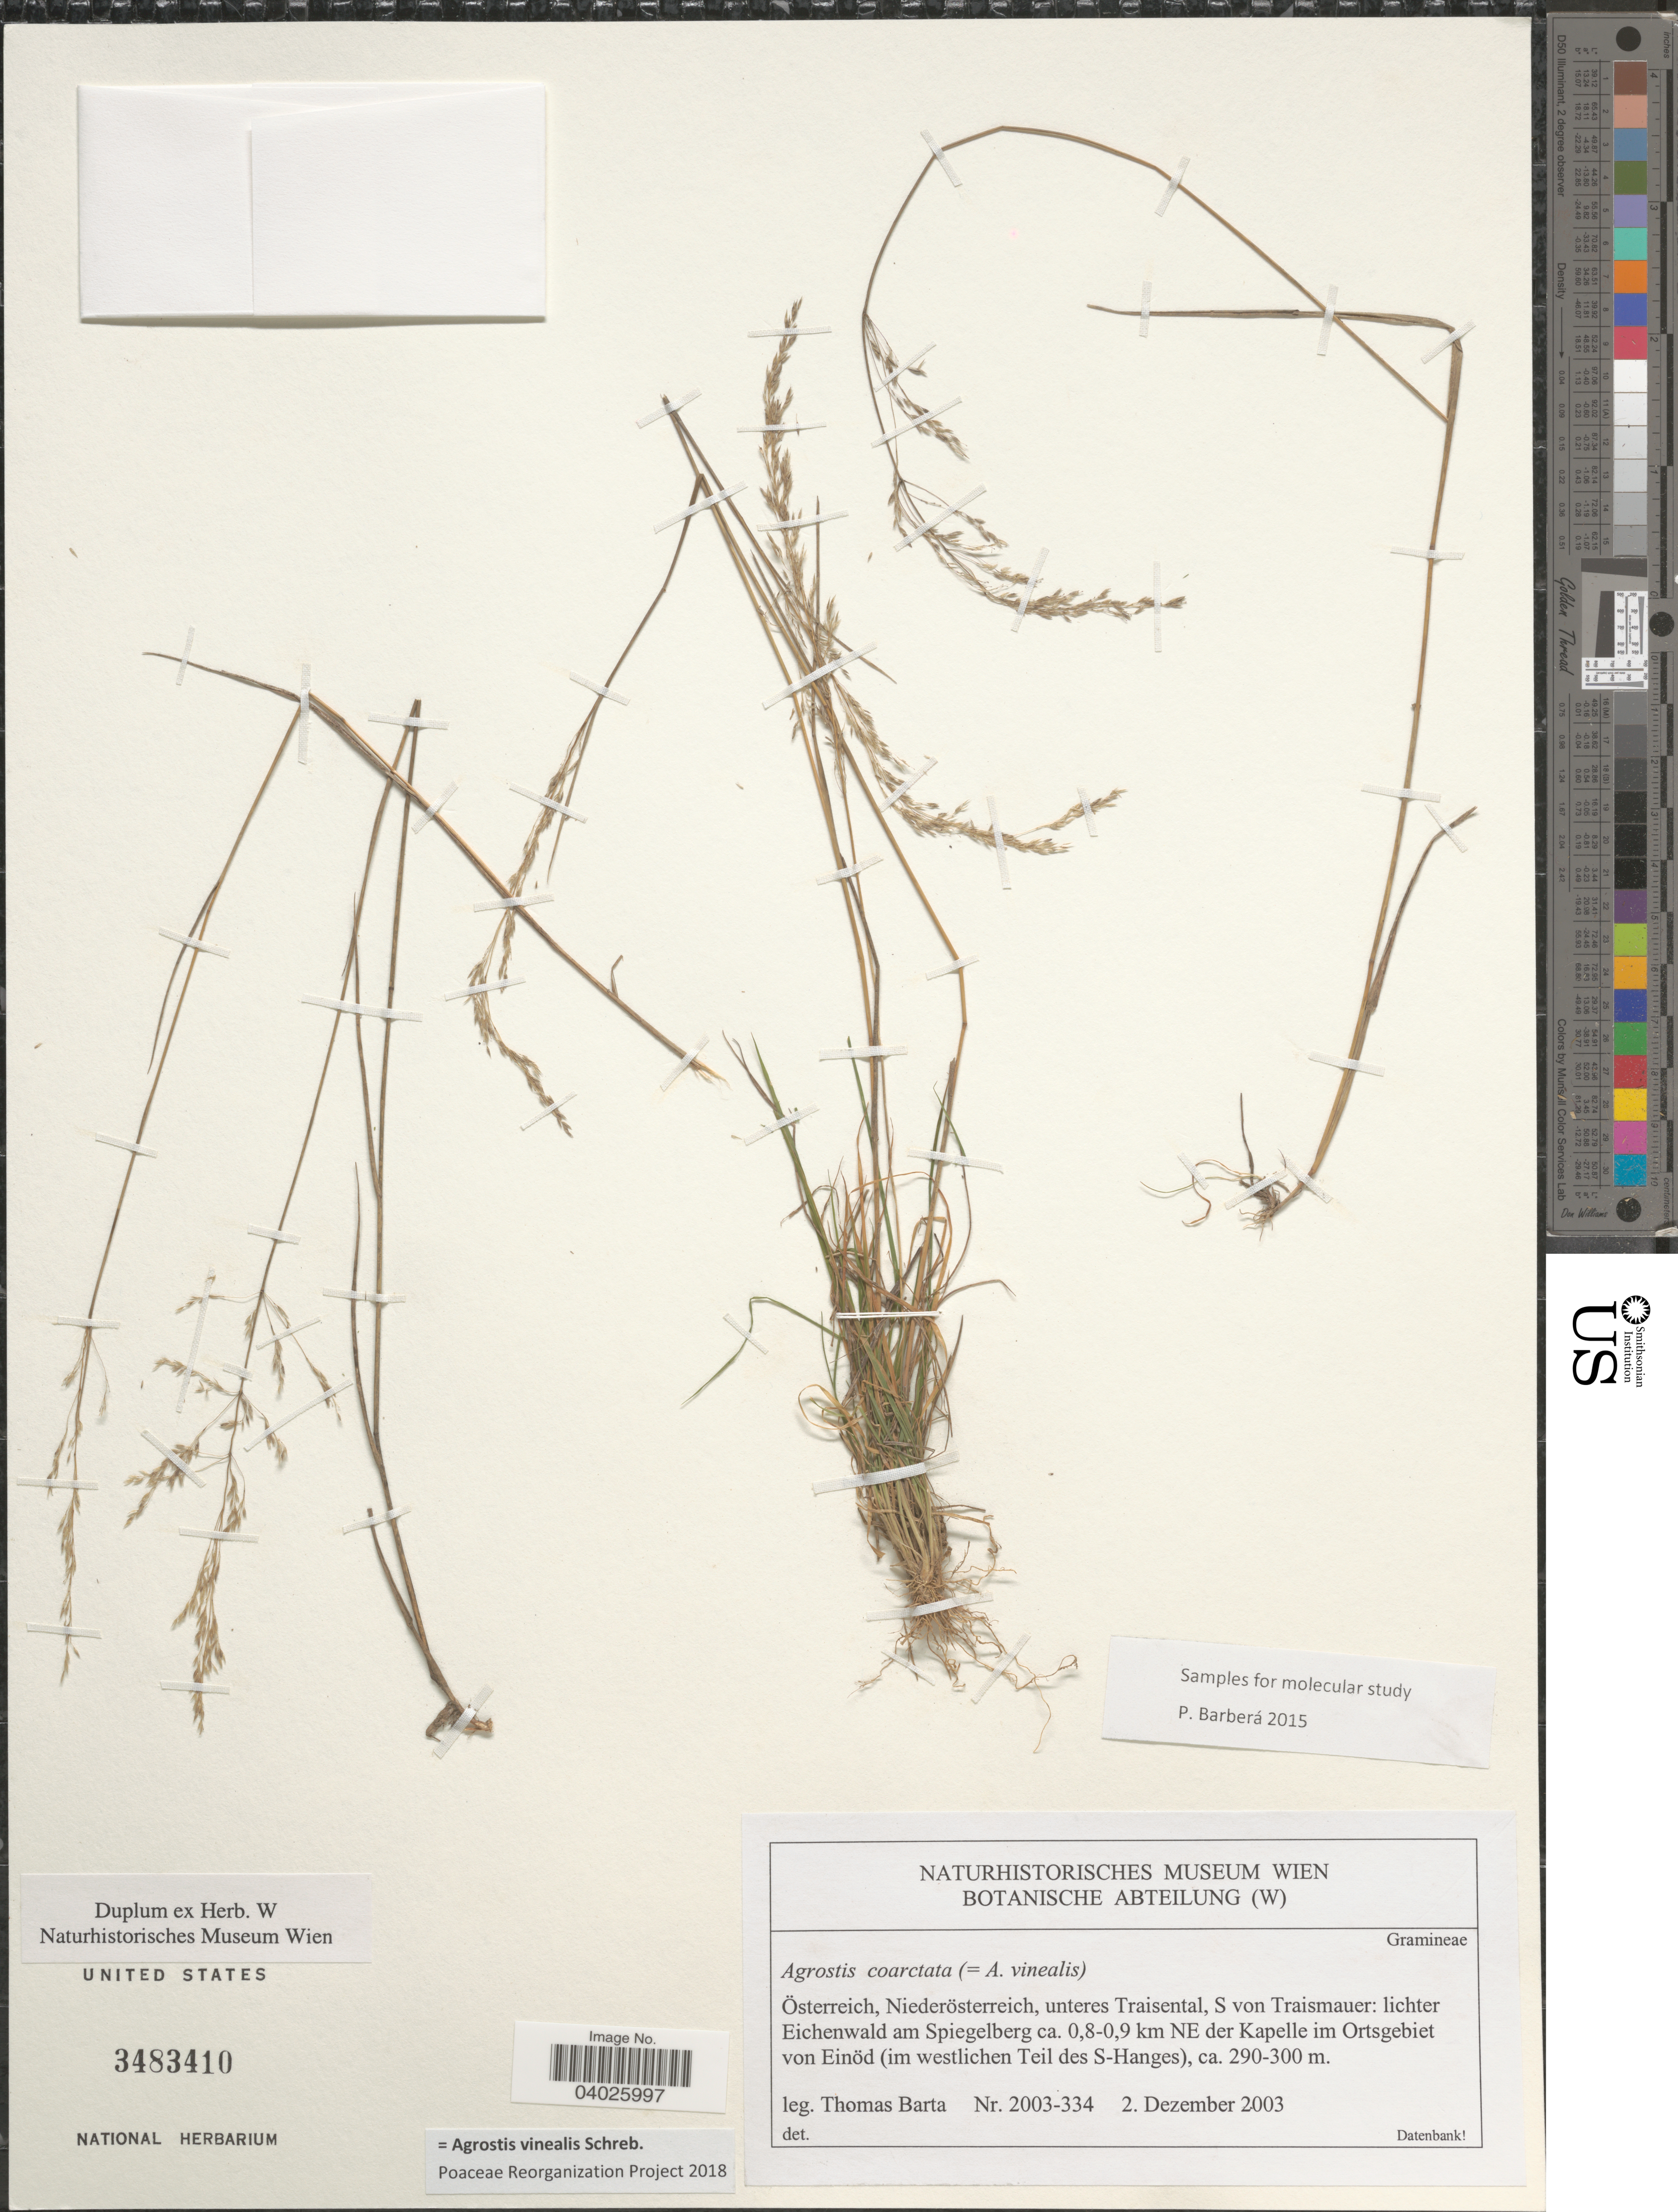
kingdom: Plantae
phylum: Tracheophyta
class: Liliopsida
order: Poales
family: Poaceae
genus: Agrostis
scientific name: Agrostis vinealis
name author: Schreb.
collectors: T. Barta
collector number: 2003-334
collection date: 2003-12-02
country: Austria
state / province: Niederosterreich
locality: Österreich, Niederösterreich, unteres Traisental, S von Traismauer: lichter Eichenwald am Spiegelberg ca. 0,8-0,9 km NE der Kapelle im Orstgebiet von Einöd (im westlichen Teil des S-Hanges).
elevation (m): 290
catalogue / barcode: US 3483410